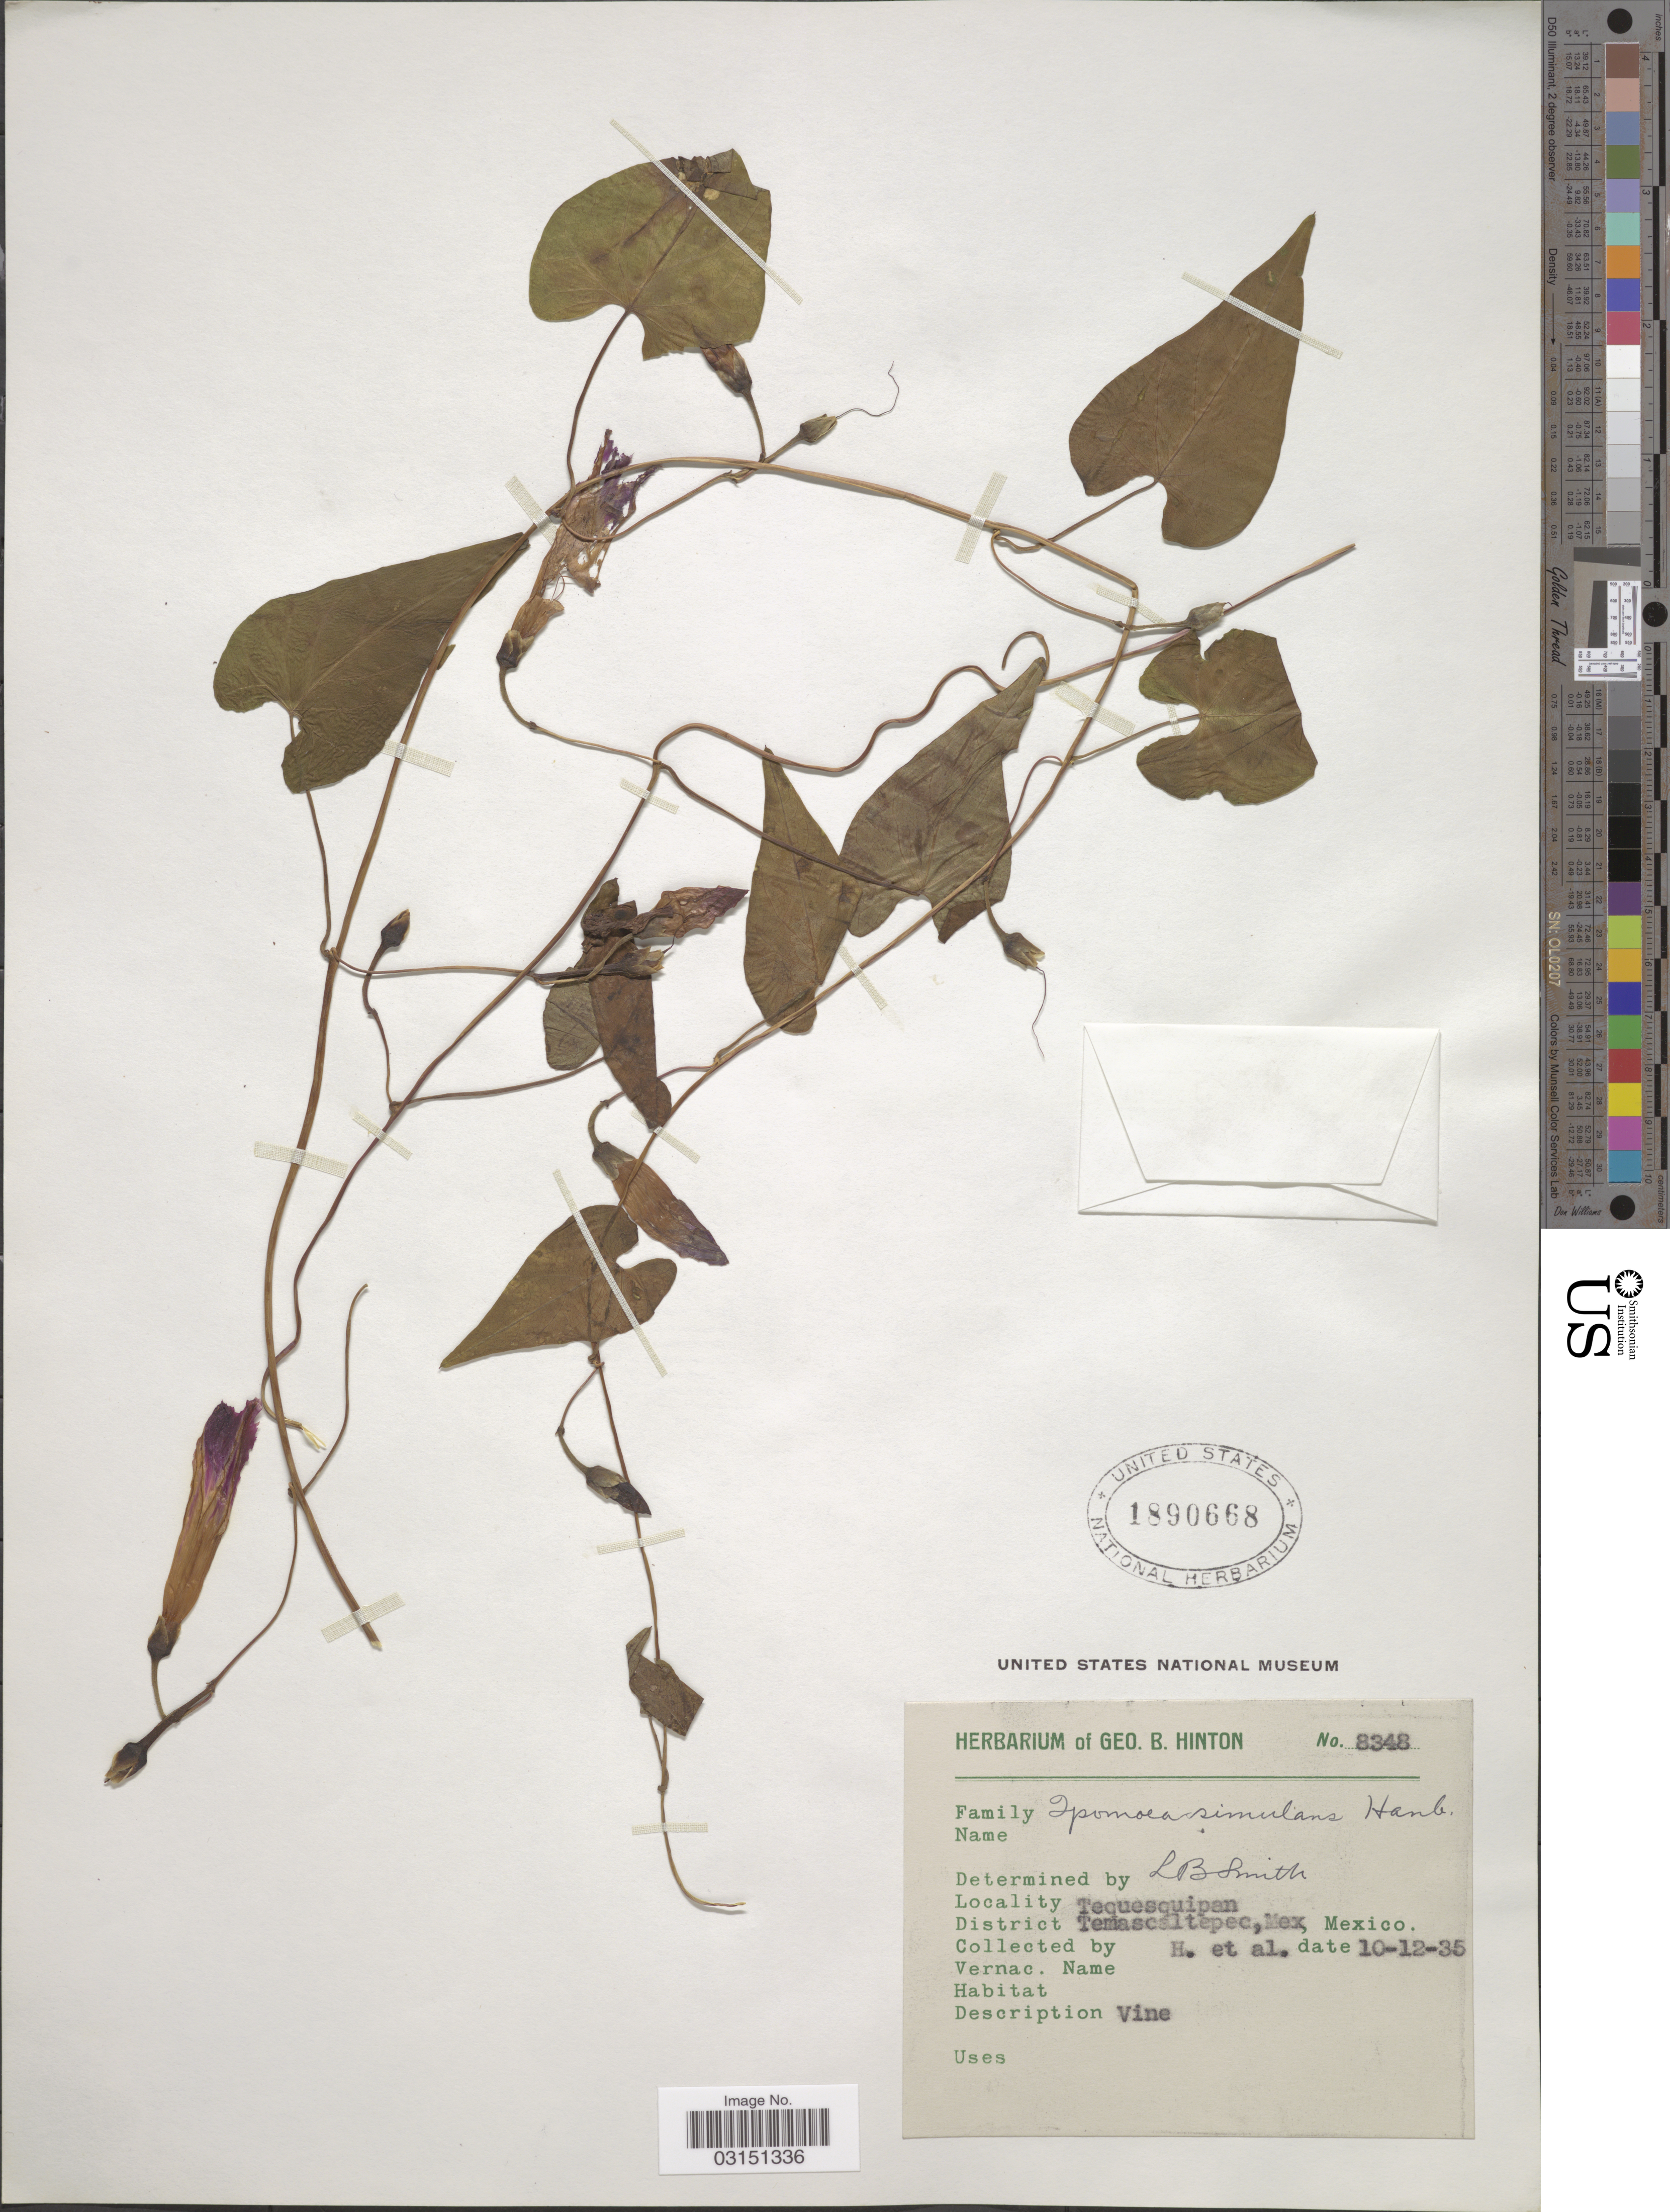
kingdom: Plantae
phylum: Tracheophyta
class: Magnoliopsida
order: Solanales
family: Convolvulaceae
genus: Ipomoea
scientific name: Ipomoea simulans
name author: D. Hanb.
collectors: G. B. Hinton & et al.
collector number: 8348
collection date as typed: Transcribed d/m/y: 10/12/35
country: Mexico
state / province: México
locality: Tequesquipan. District Temascaltepec, Mex.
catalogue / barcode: US 1890668